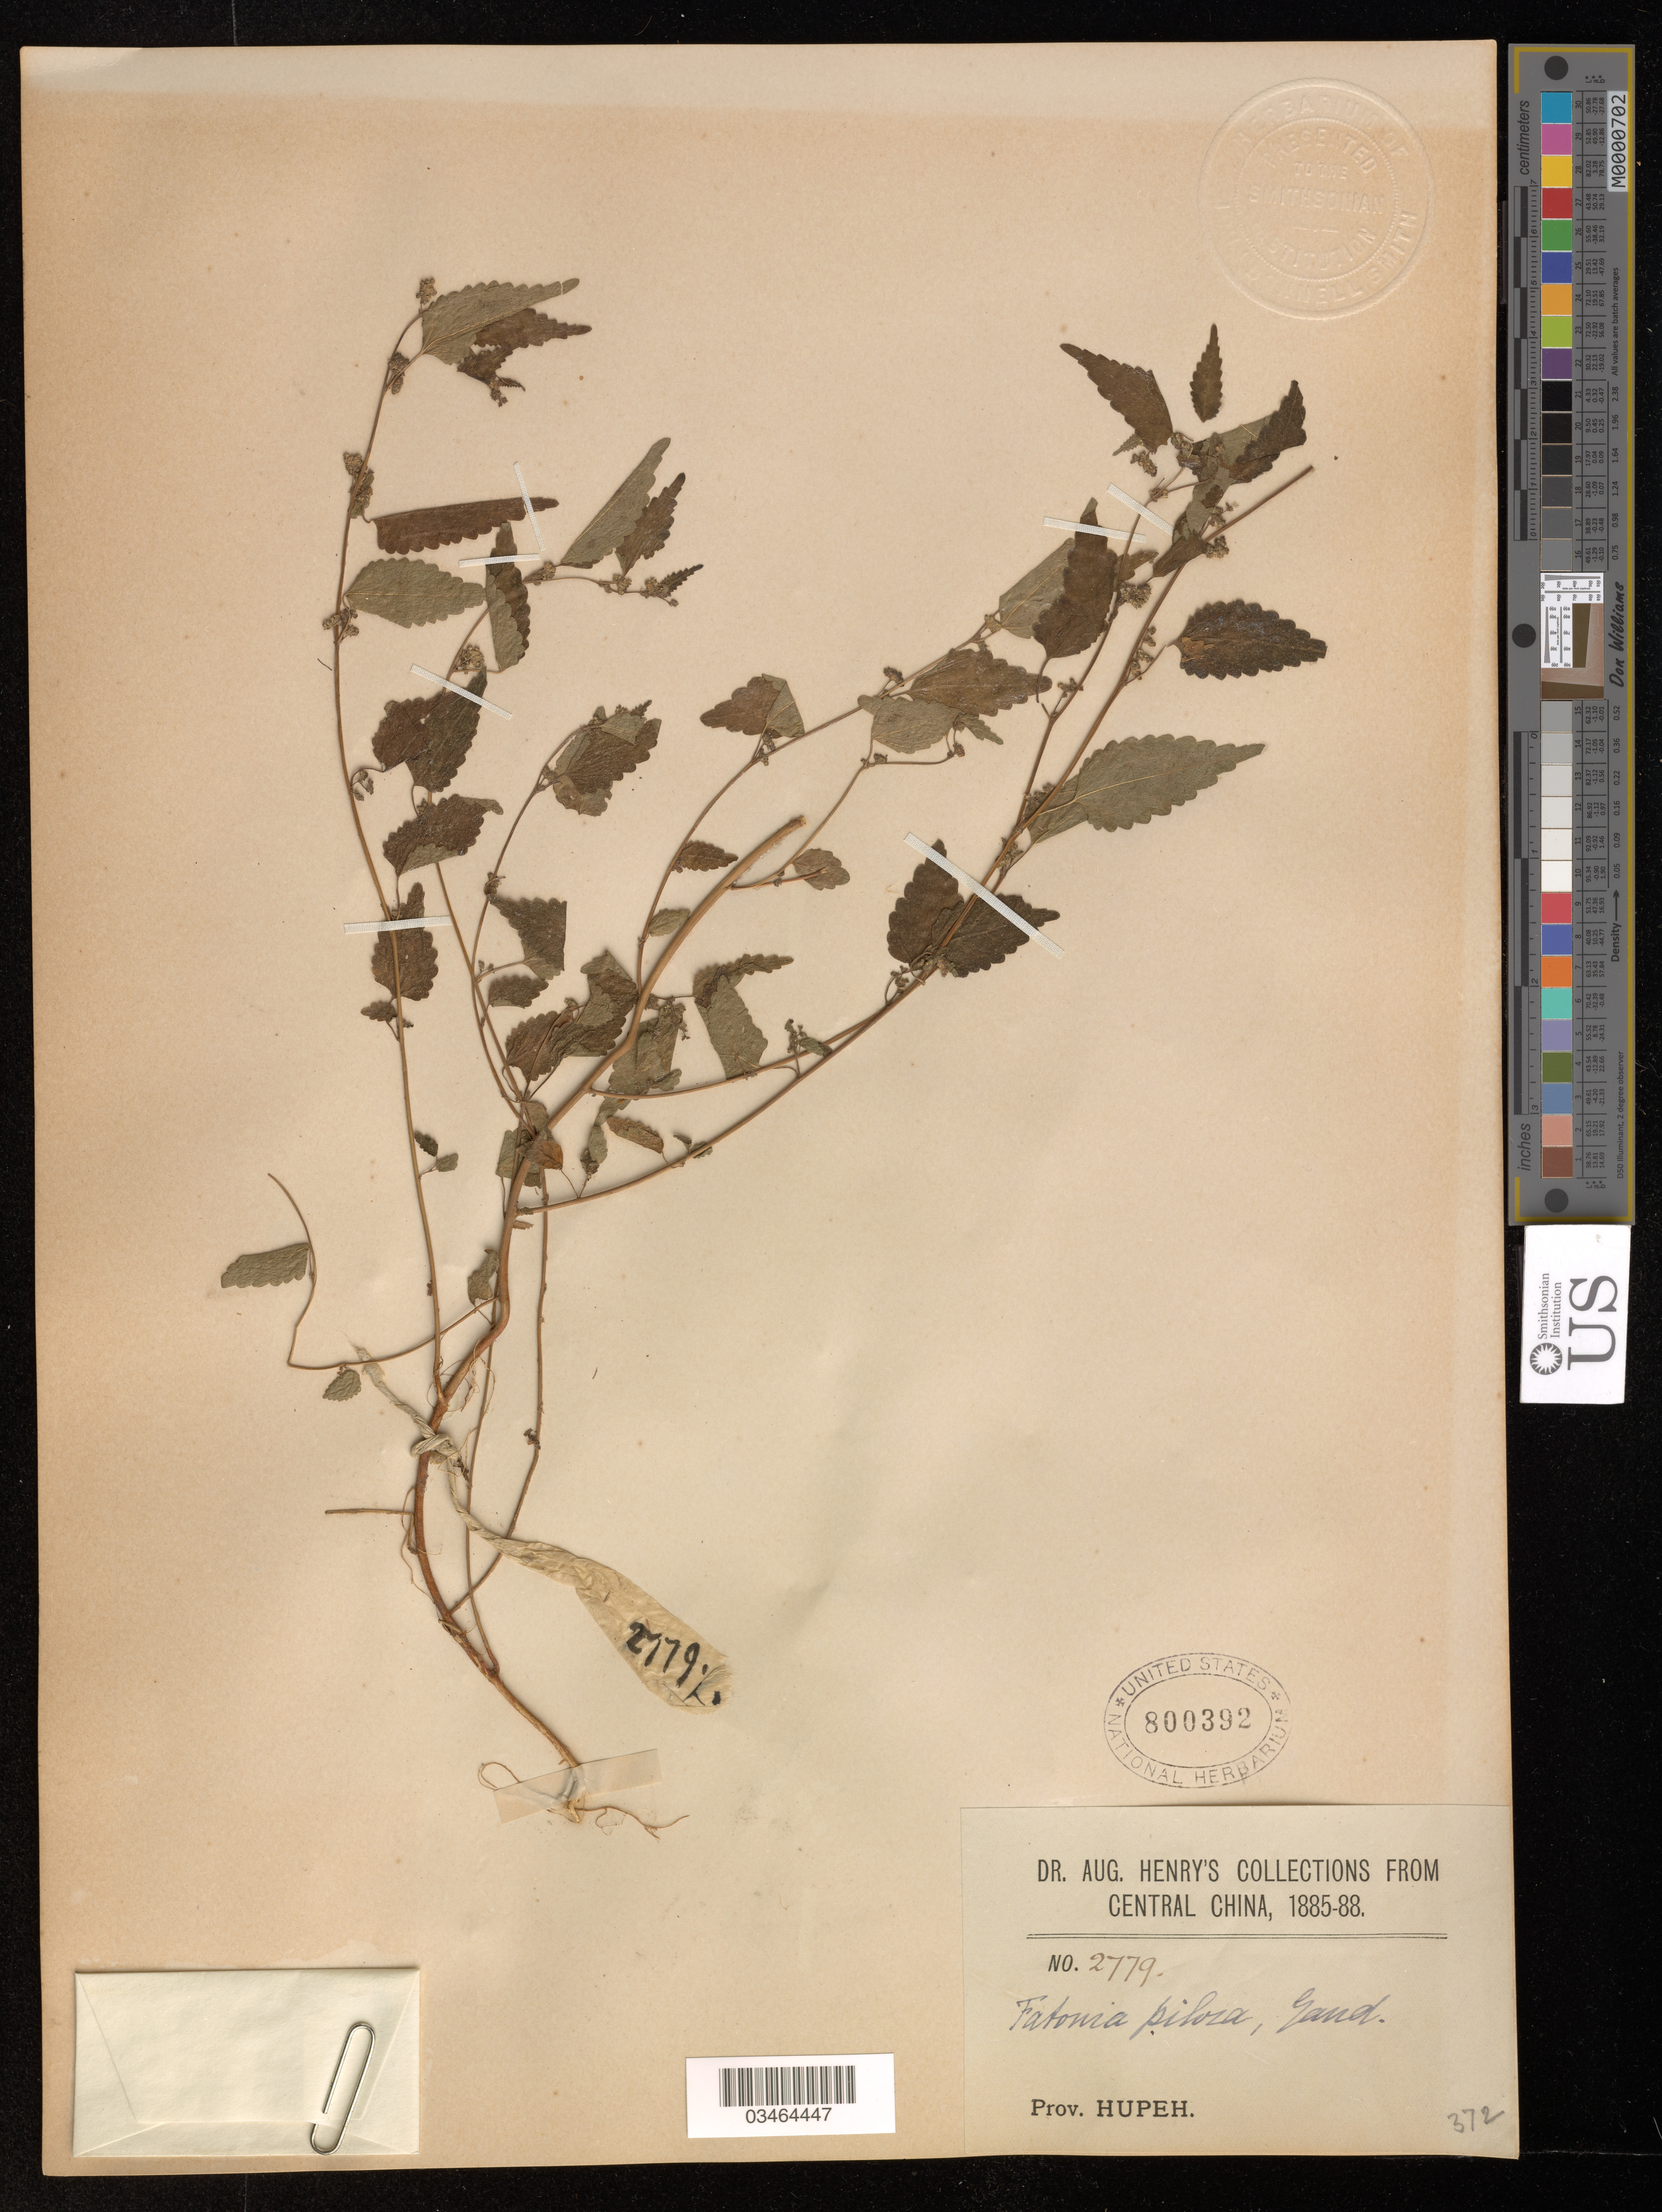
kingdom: Plantae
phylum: Tracheophyta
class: Magnoliopsida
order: Rosales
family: Moraceae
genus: Fatoua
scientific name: Fatoua pilosa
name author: Gaudich.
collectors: A. Henry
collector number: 2779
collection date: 1885/1888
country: China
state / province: Hubei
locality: Central China. Prov. Hupeh.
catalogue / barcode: US 800392